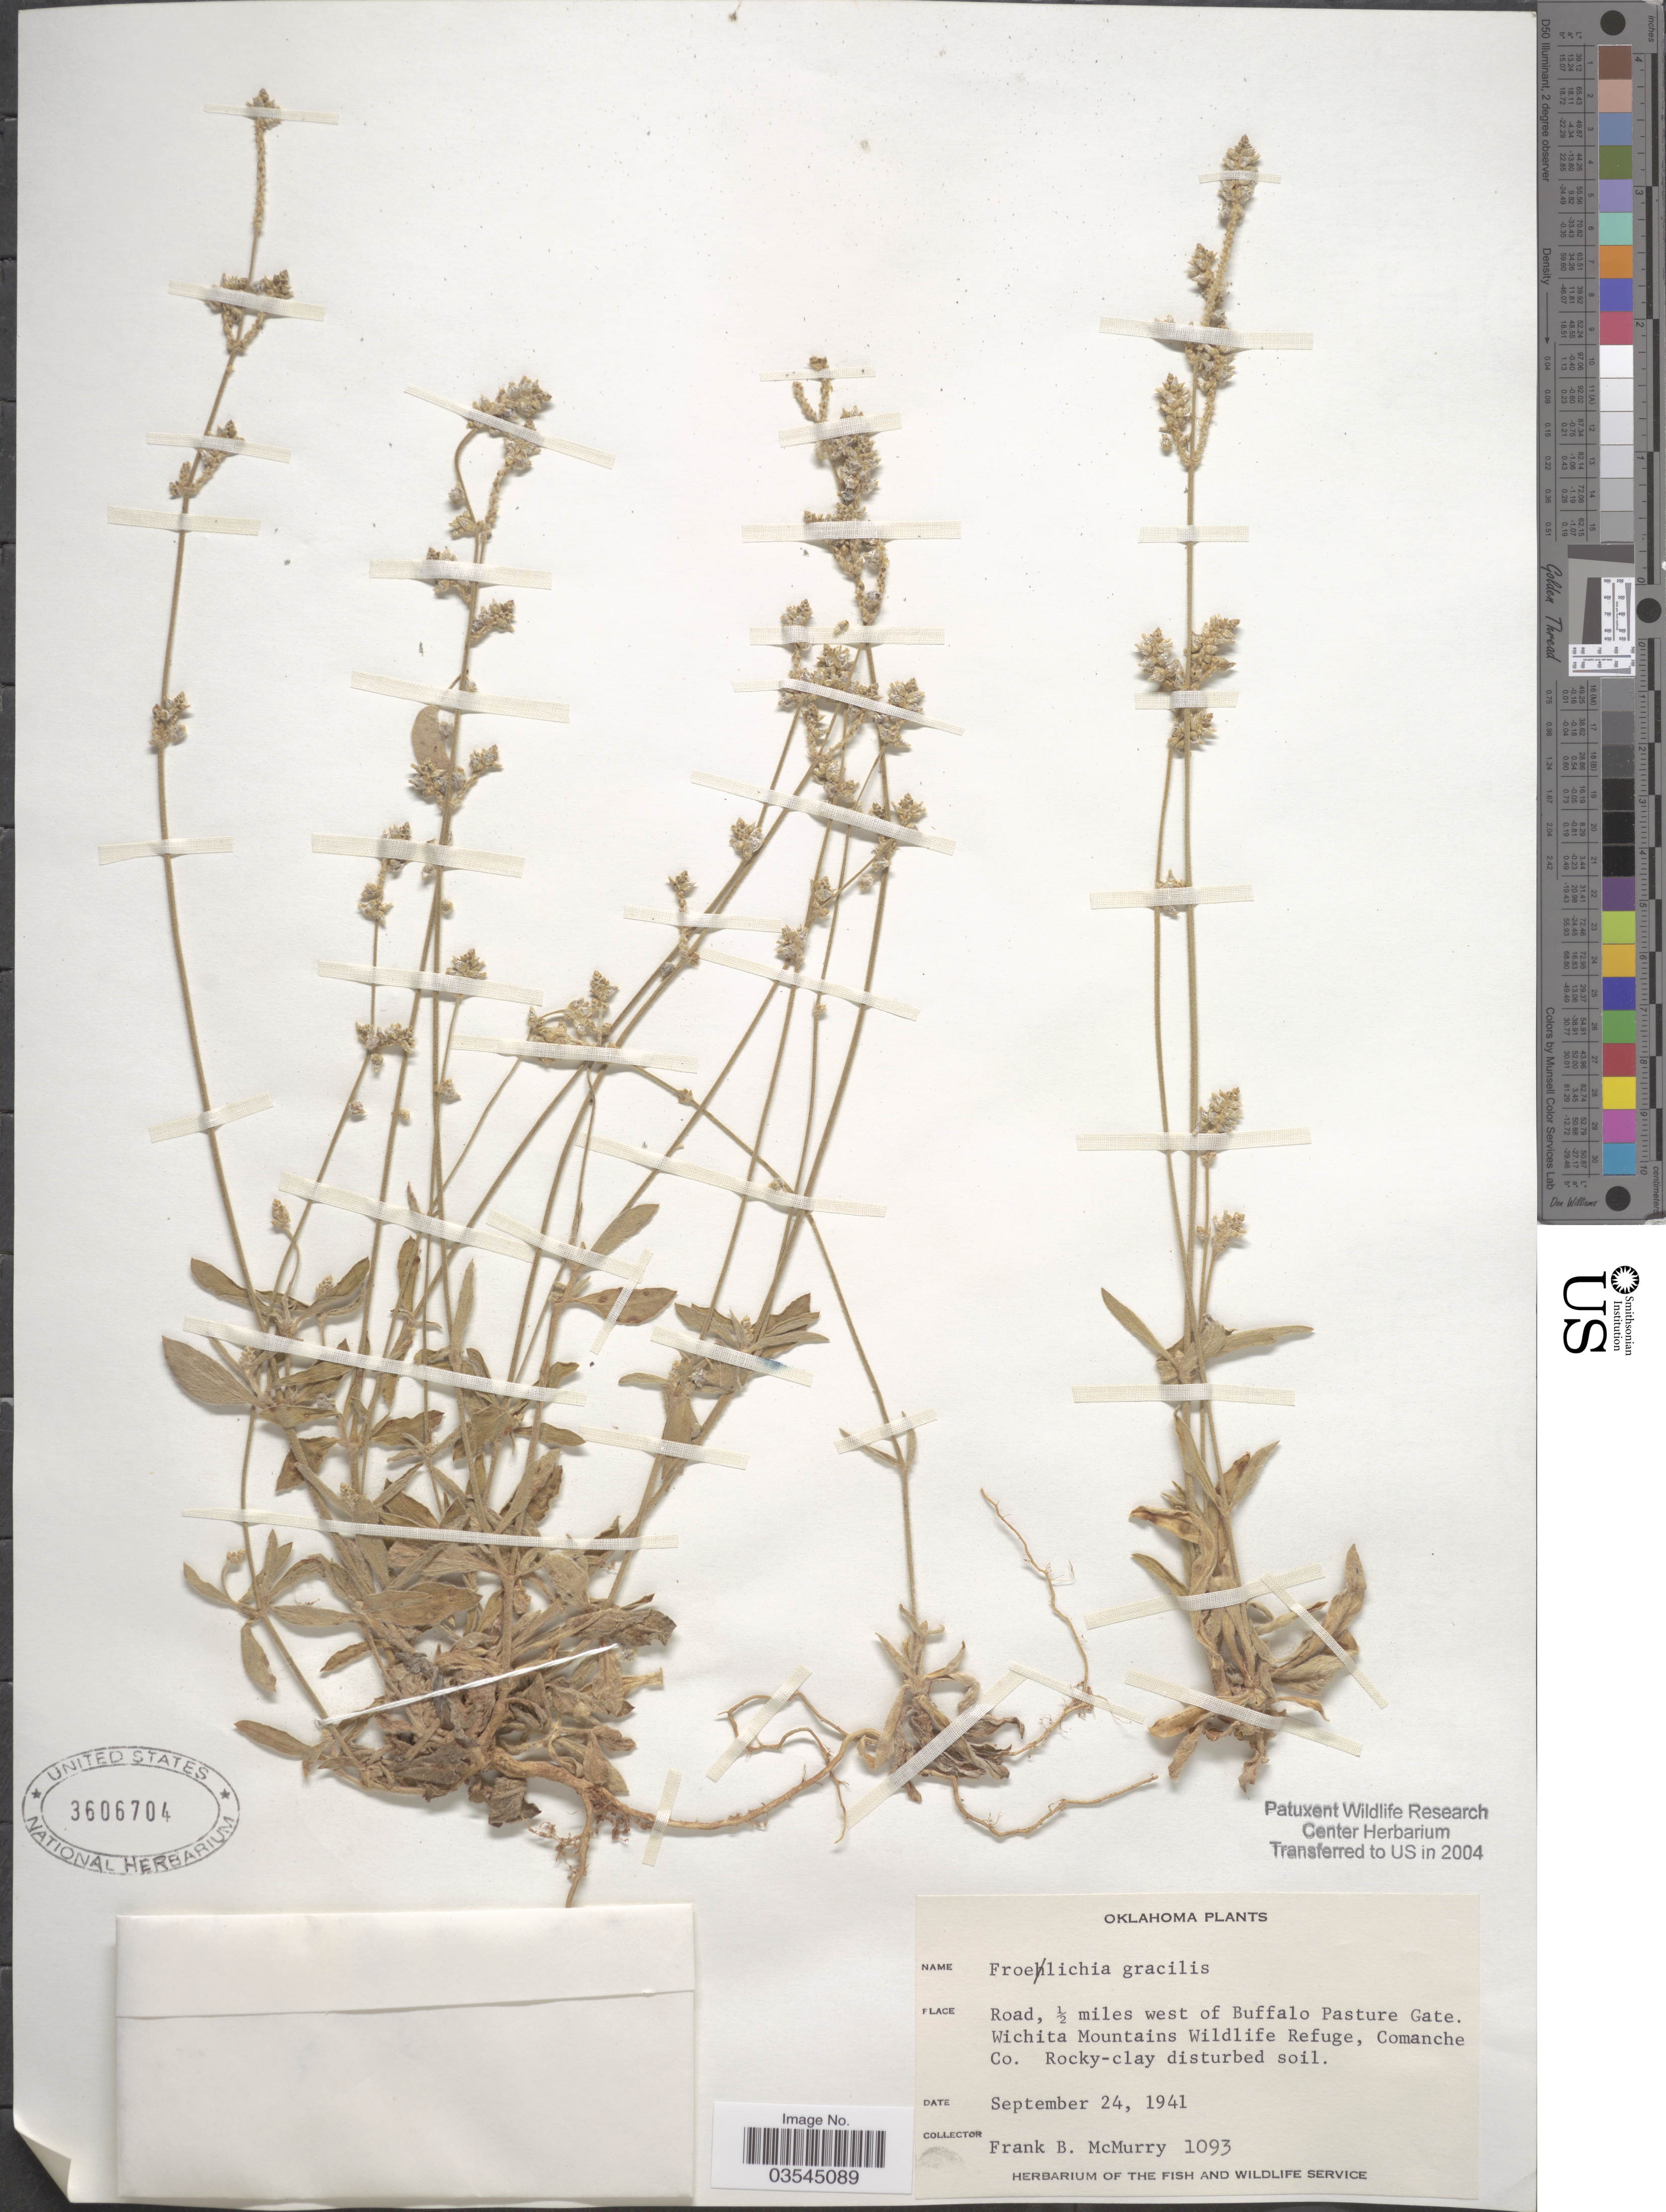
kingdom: Plantae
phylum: Tracheophyta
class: Magnoliopsida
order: Caryophyllales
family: Amaranthaceae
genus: Froelichia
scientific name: Froelichia gracilis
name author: (Hook.) Moq.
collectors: F. B. McMurry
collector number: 1093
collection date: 1941-09-24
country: United States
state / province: Oklahoma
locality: Road, ½ miles west of Buffalo Pasture Gate. Wichita Mountains Wildlife Refuge, Comanche Co.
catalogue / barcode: US 3606704